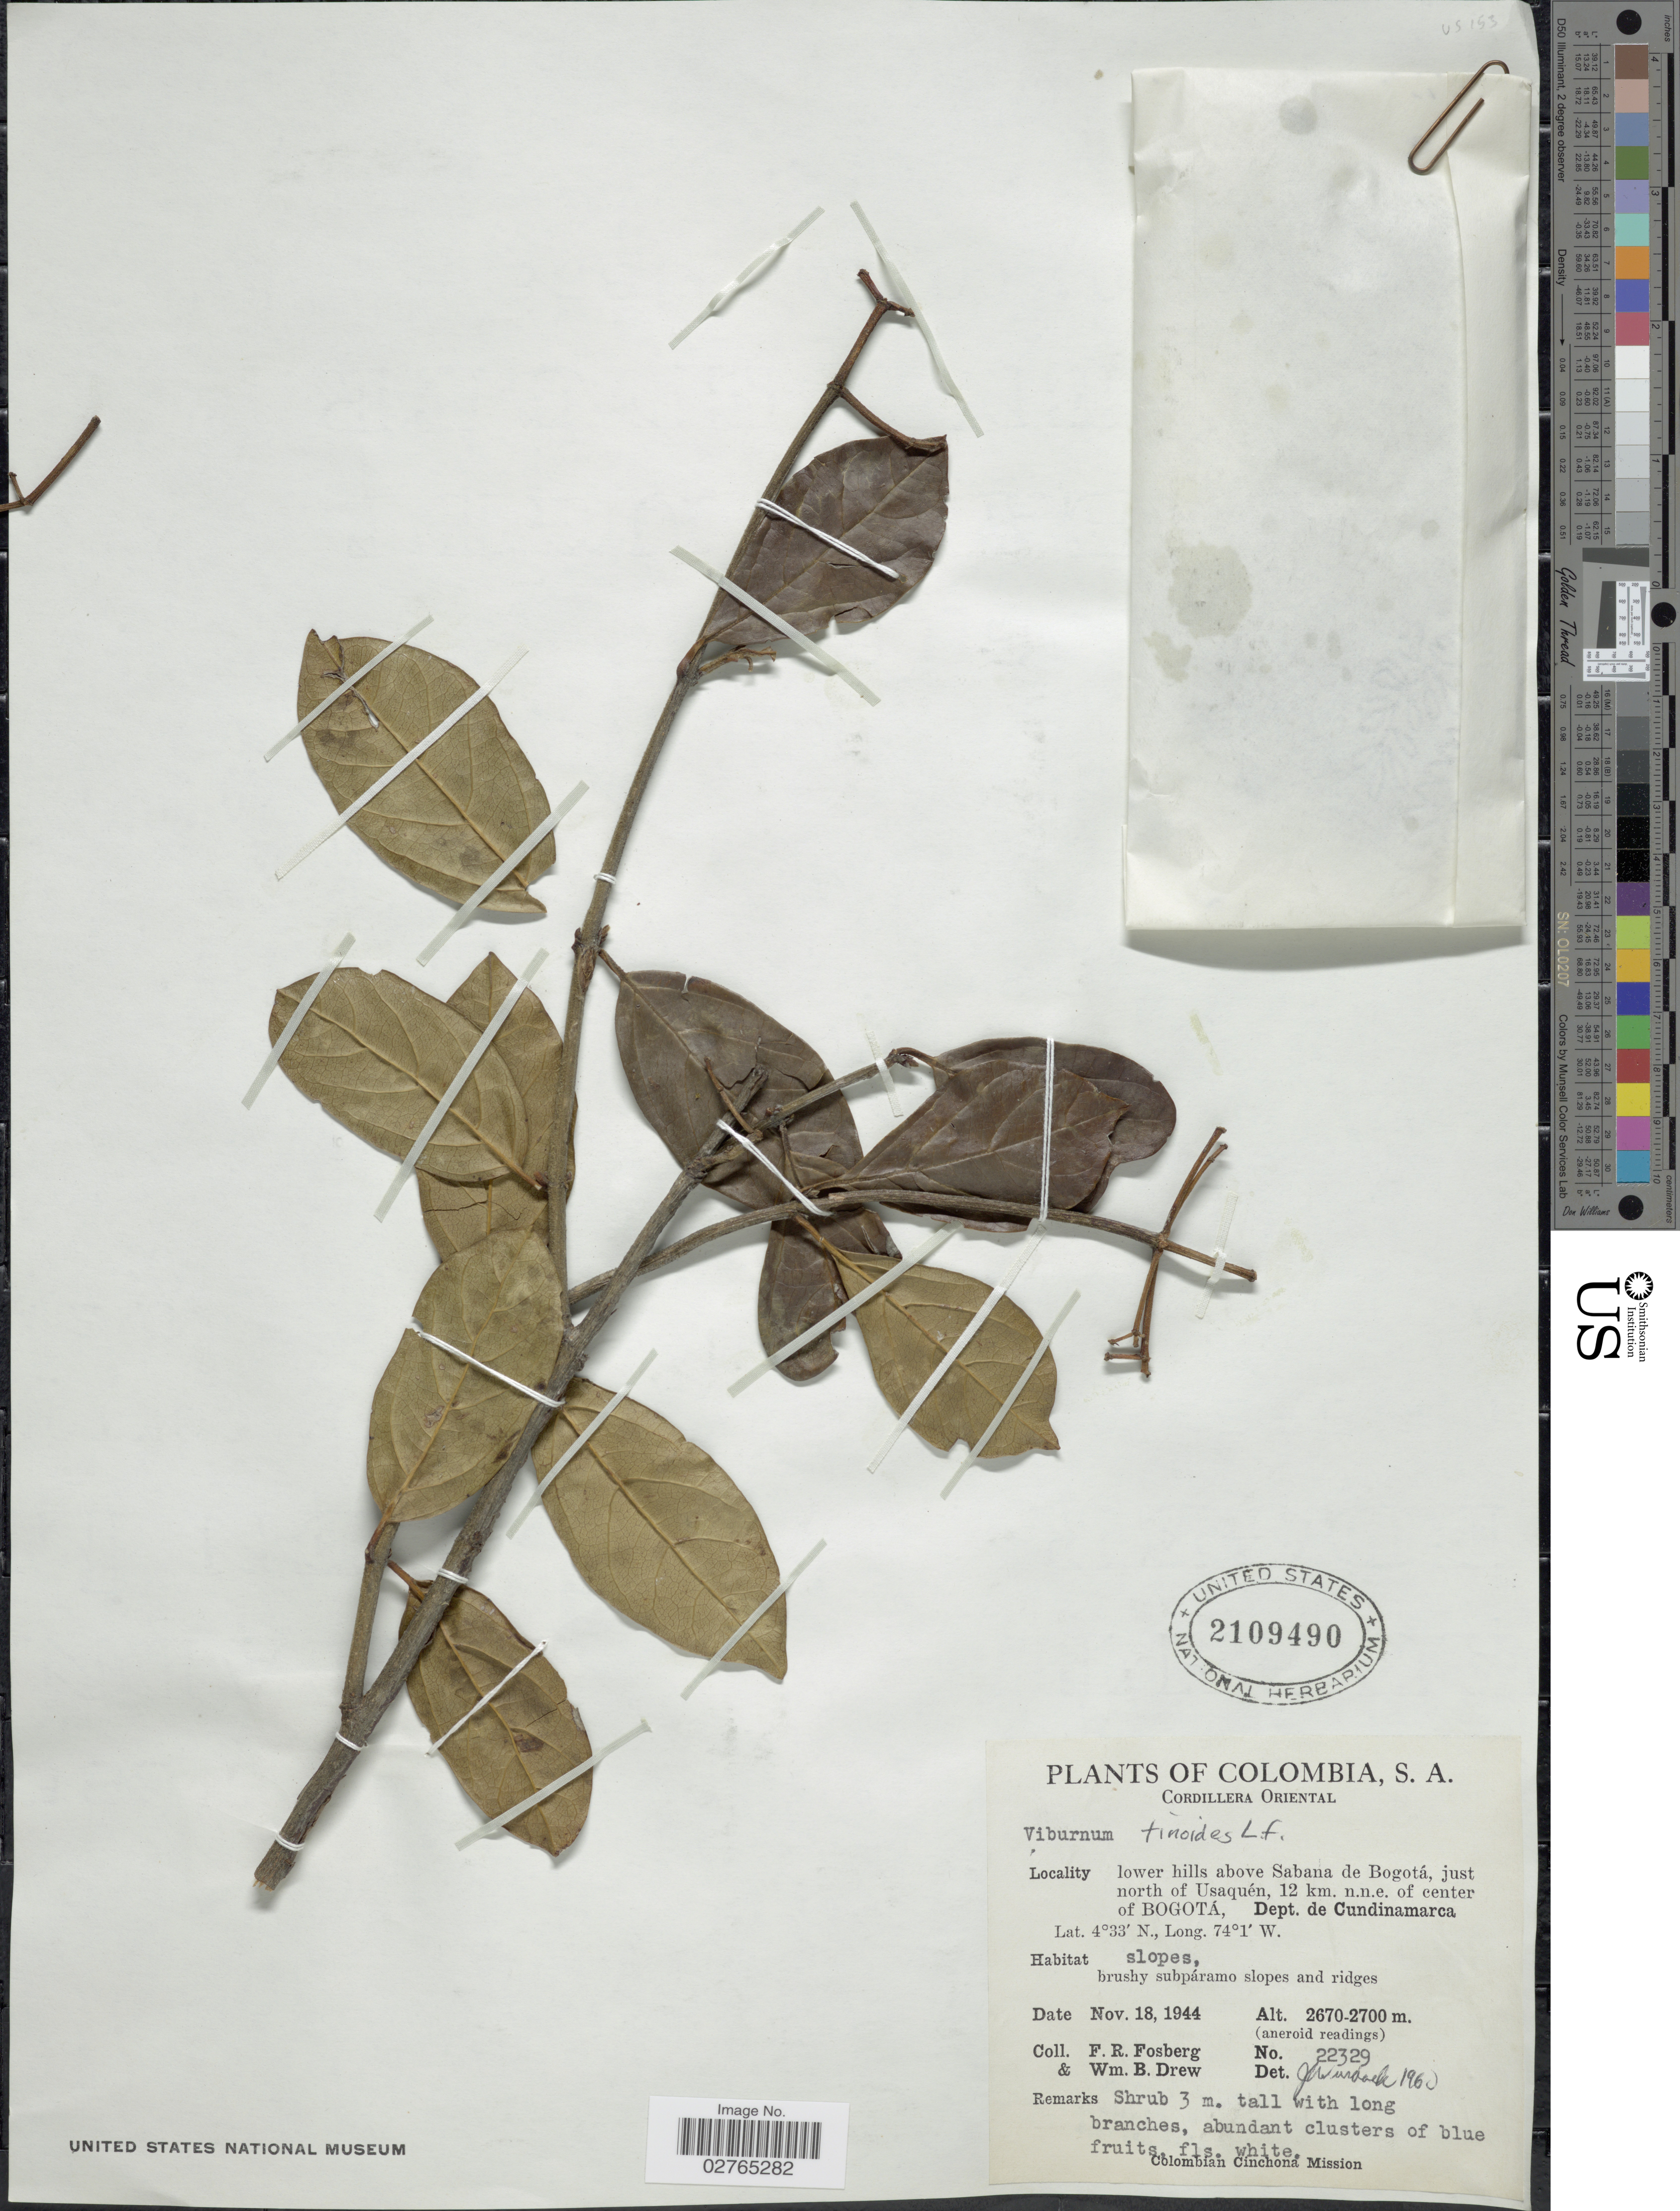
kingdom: Plantae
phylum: Tracheophyta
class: Magnoliopsida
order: Dipsacales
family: Viburnaceae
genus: Viburnum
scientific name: Viburnum tinoides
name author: L. f.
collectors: F. R. Fosberg & W. B. Drew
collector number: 22329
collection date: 1944-11-18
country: Colombia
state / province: Cundinamarca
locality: Lower hills above Sabana de Bogotá, just north of Usaquén, 12 km. n.n.e. of center of Bogotá, Dept. de Cundinamarca.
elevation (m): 2670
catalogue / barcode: US 2109490